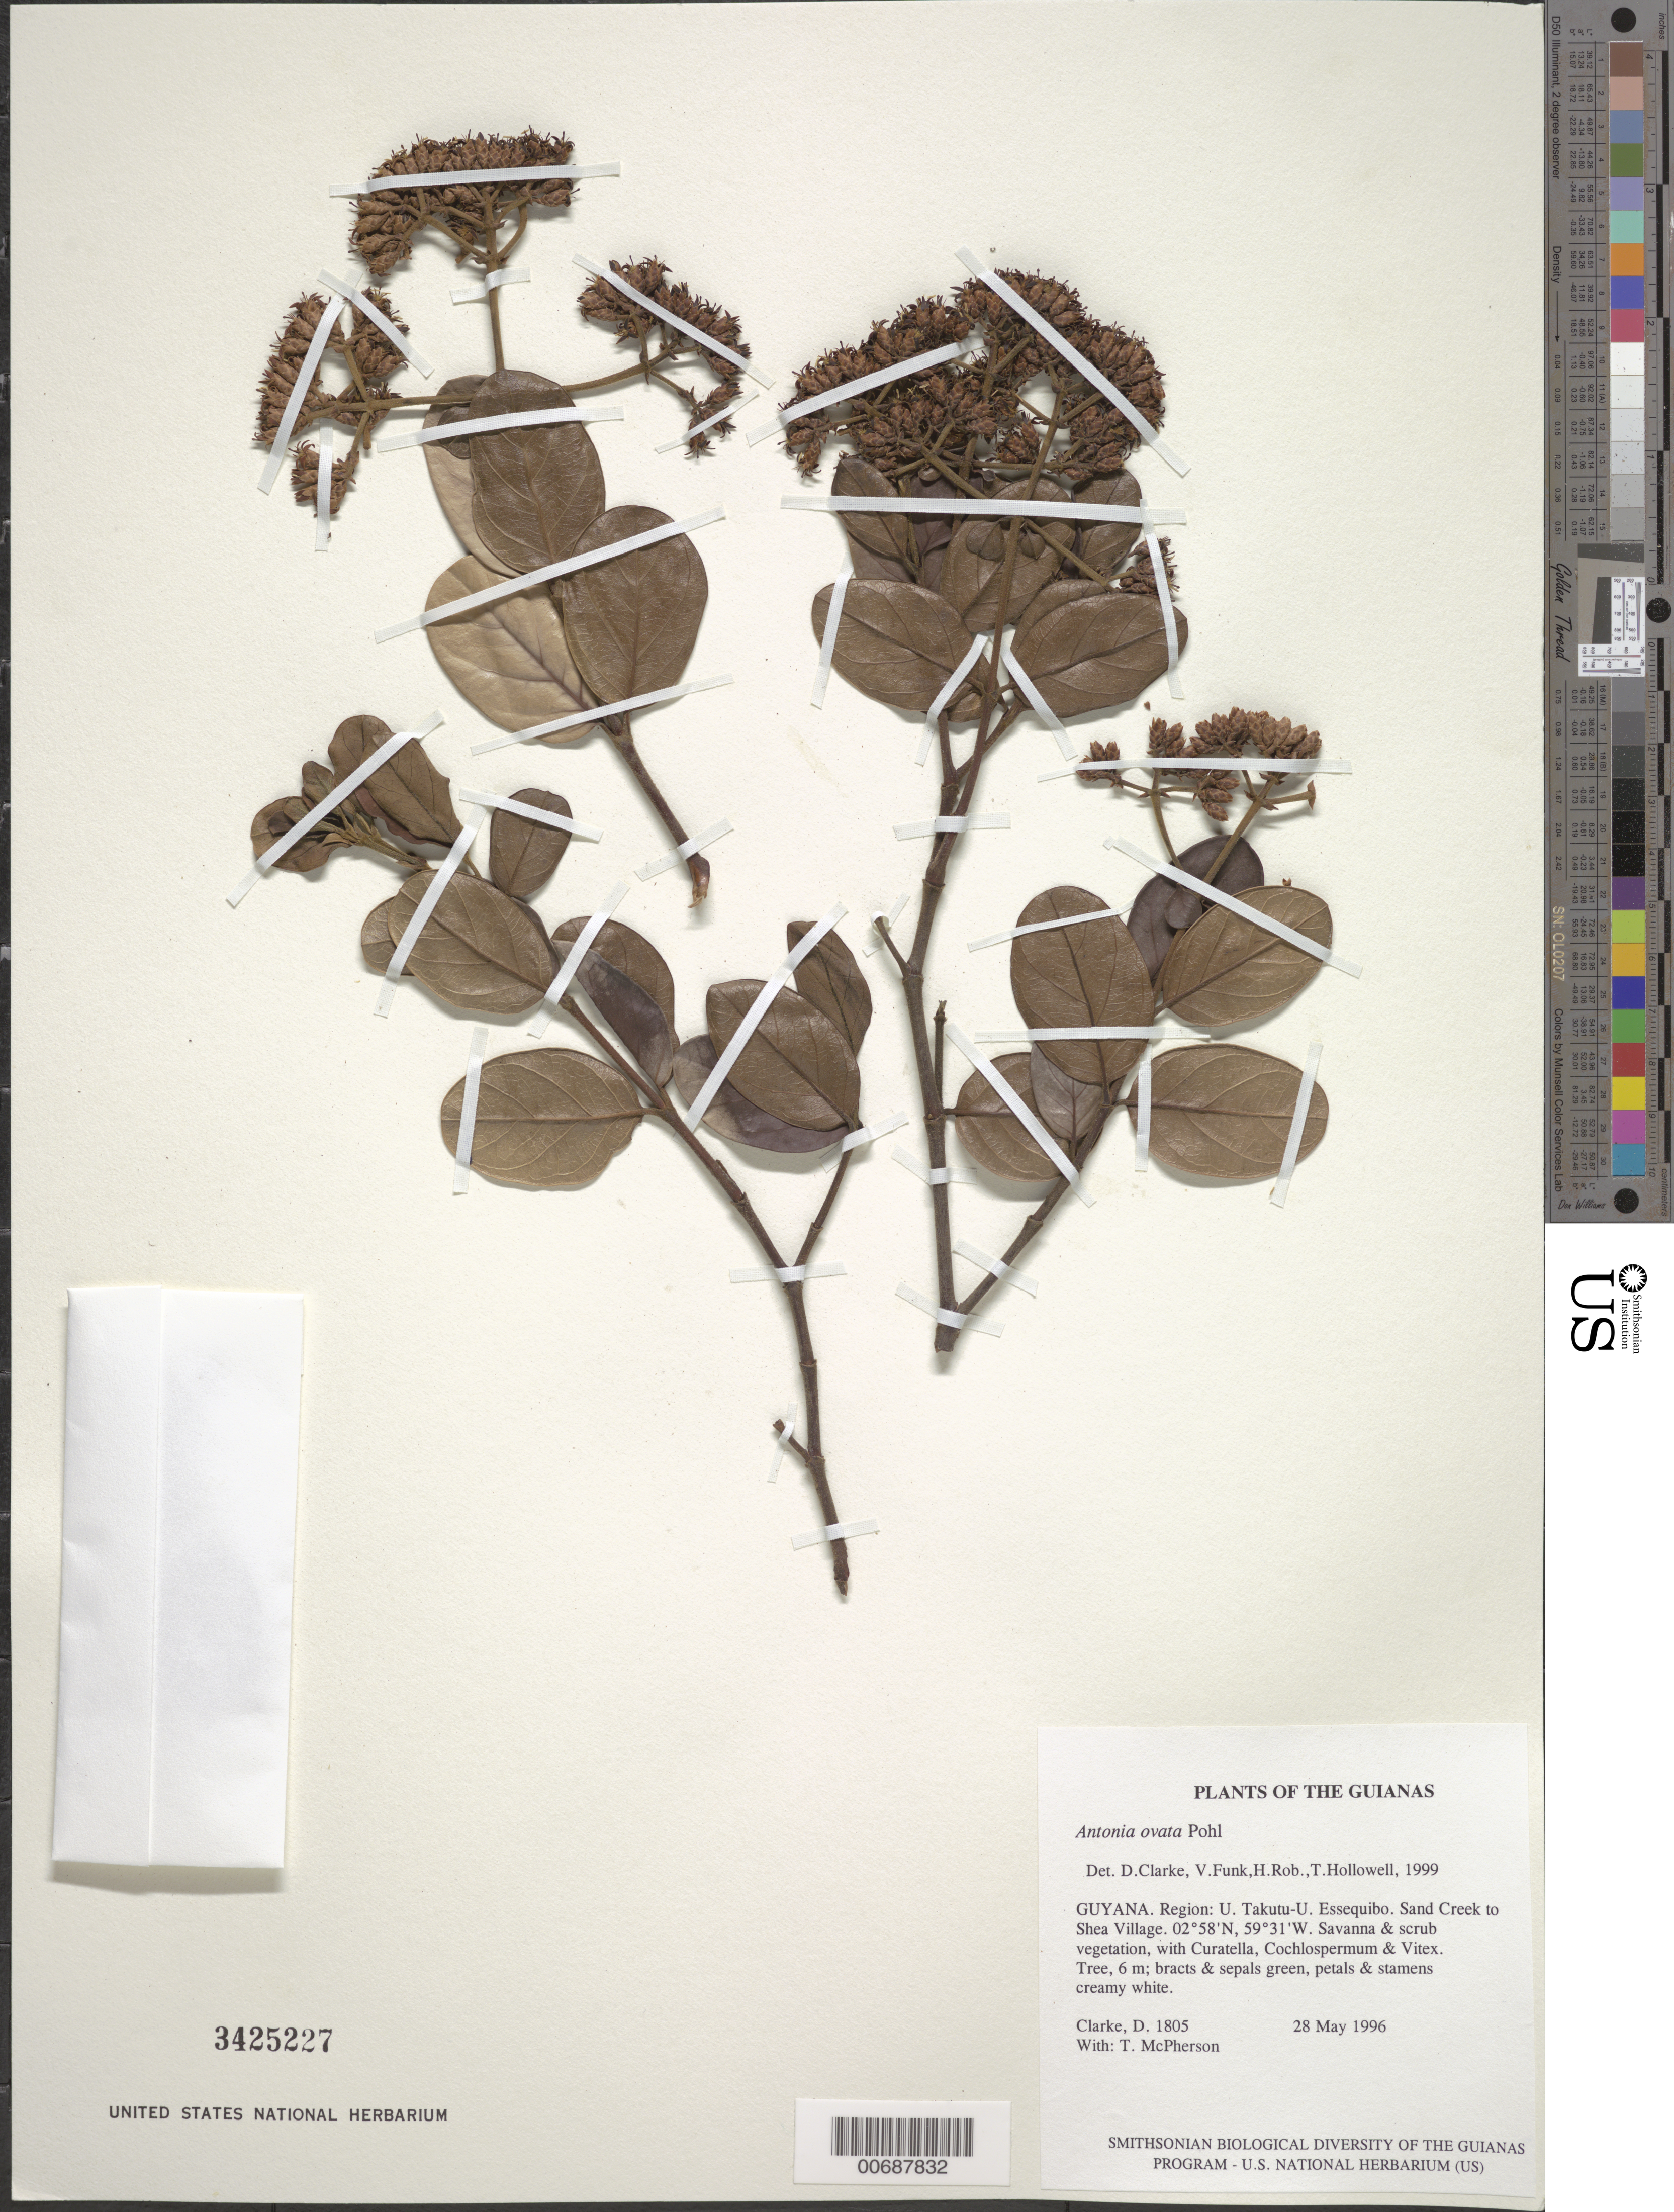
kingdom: Plantae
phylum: Tracheophyta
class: Magnoliopsida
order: Gentianales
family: Loganiaceae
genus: Antonia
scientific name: Antonia ovata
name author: Pohl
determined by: Clarke, H. D.; Funk, V. A.; Robinson, H. E.; Hollowell, T. H.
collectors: H. D. Clarke & T. McPherson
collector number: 1805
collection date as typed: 28 May 1996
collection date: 1996-05-28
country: Guyana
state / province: U. Takutu-U. Essequibo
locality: Sand Creek to Shea Village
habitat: Savanna & scrub vegetation, with Curatella, Cochlospermum & Vitex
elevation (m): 100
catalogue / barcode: US 3425227